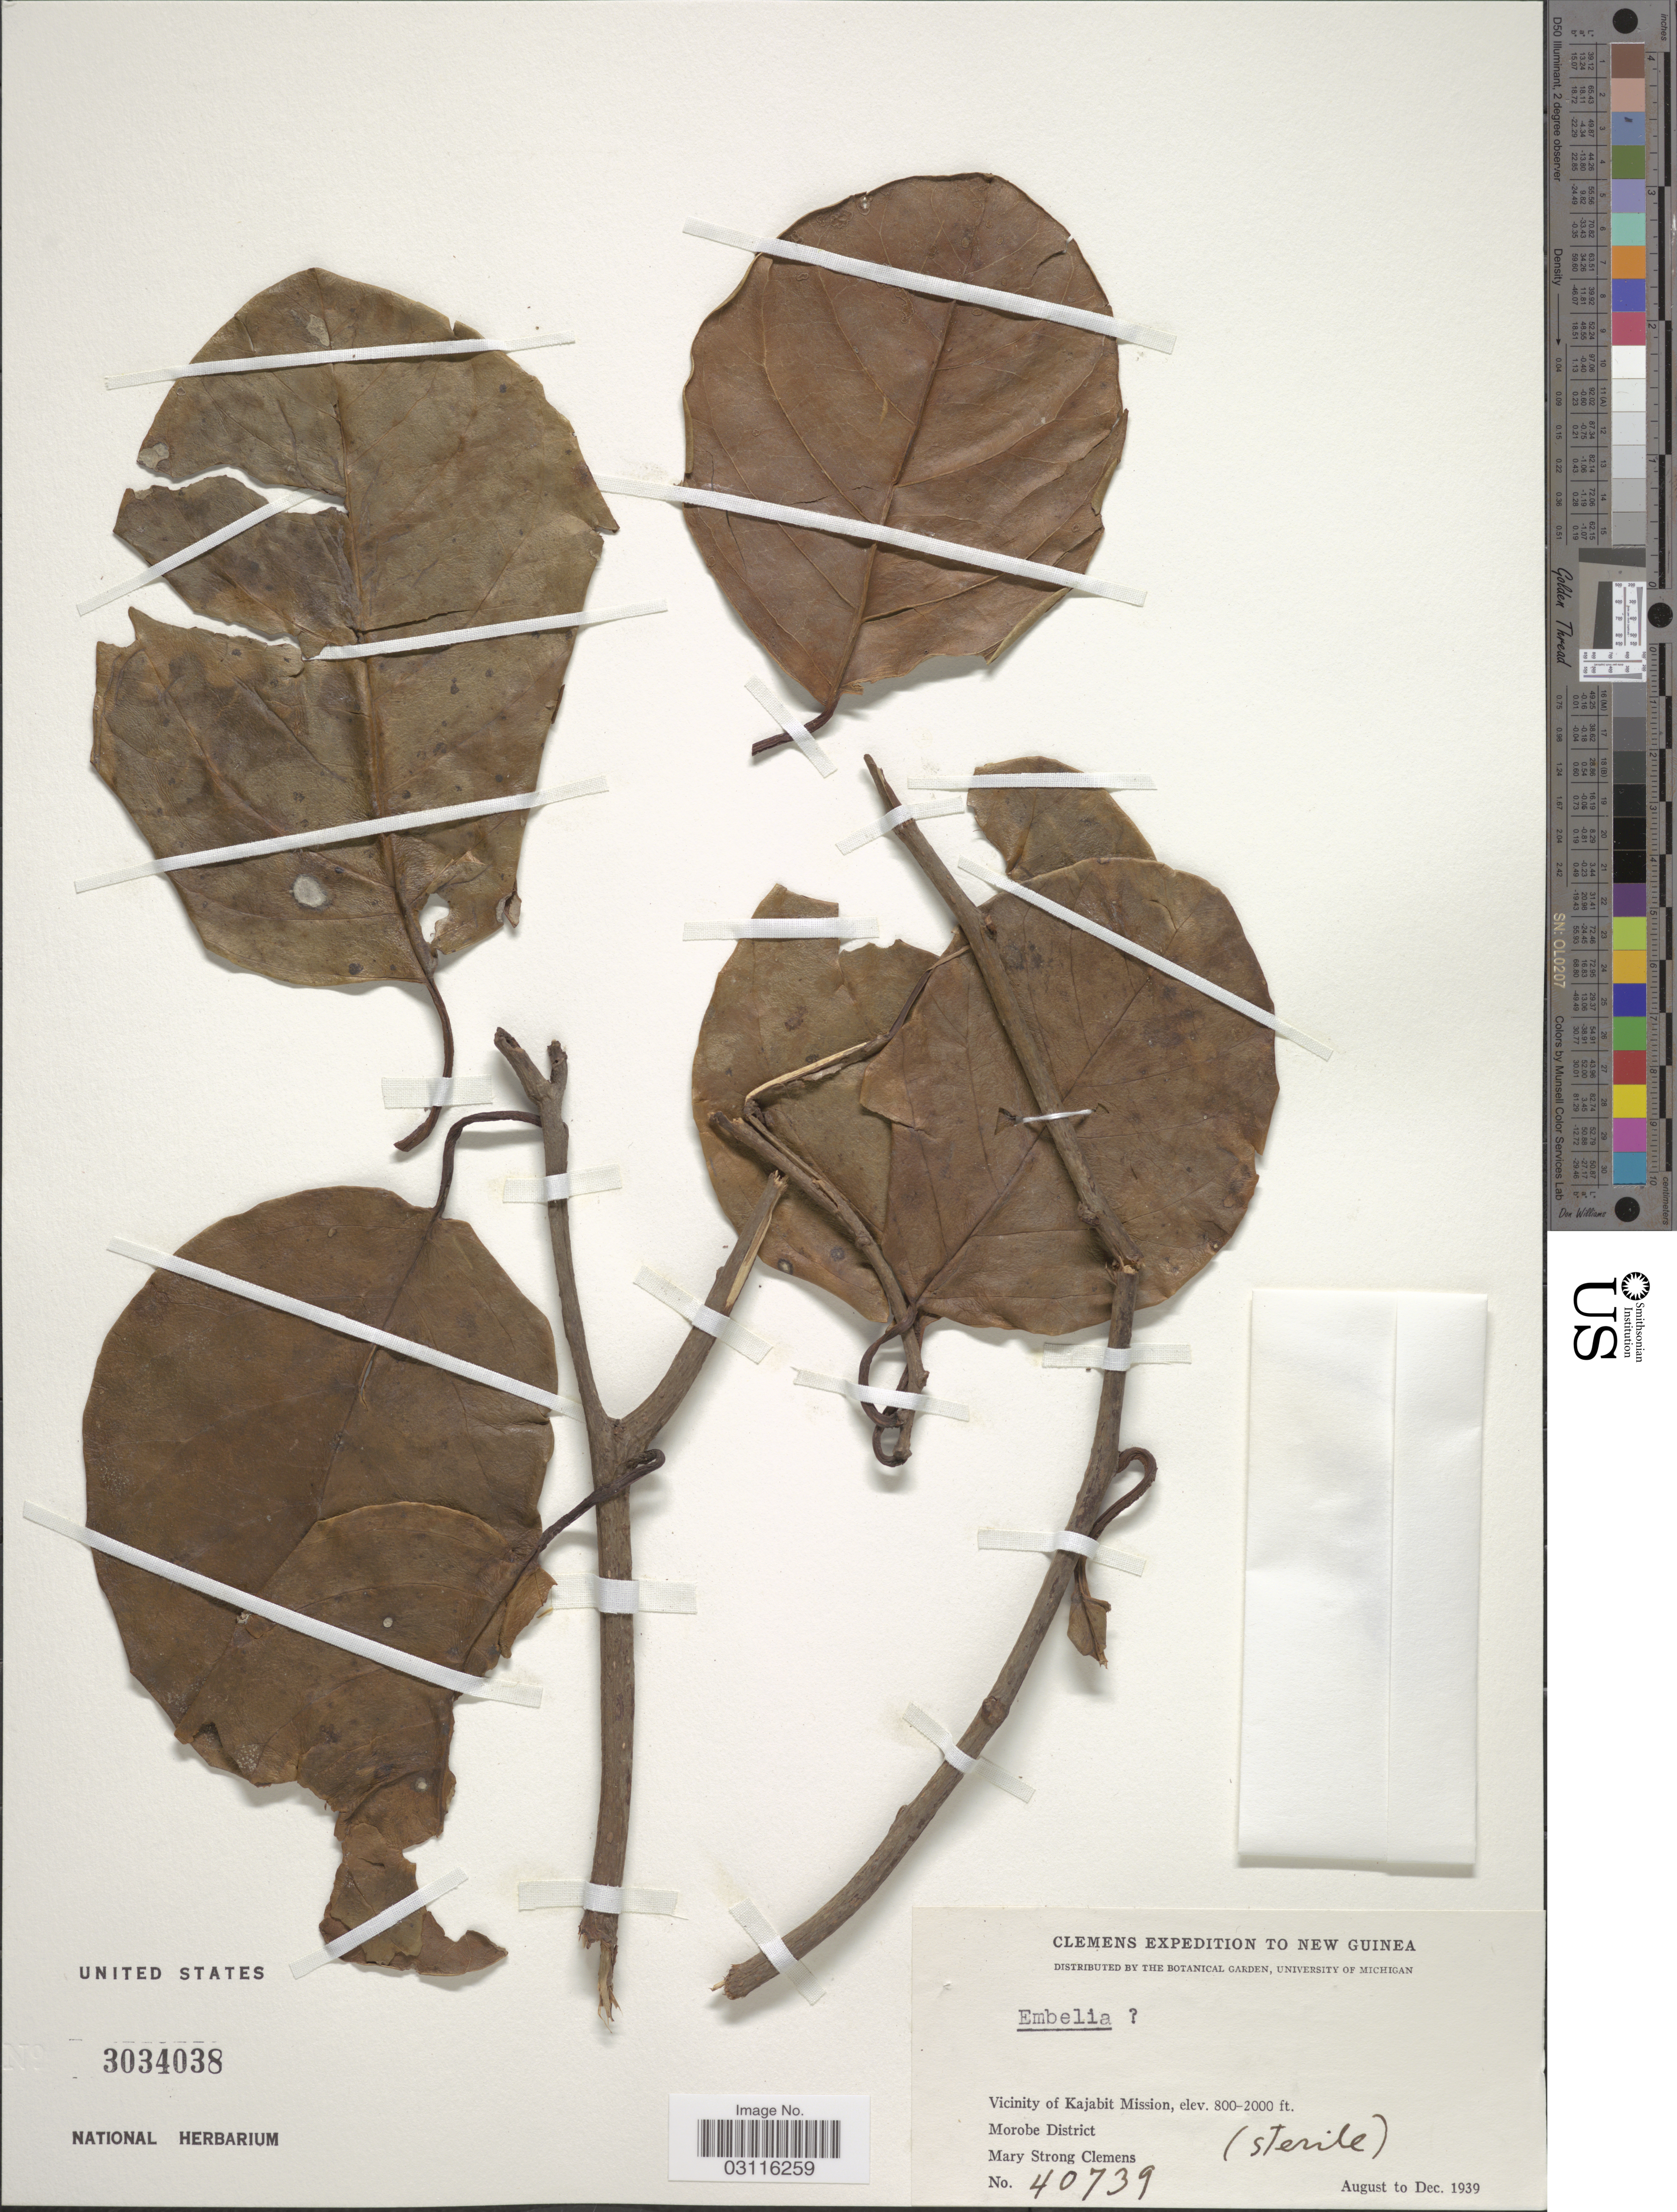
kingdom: Plantae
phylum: Tracheophyta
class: Magnoliopsida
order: Ericales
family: Primulaceae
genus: Embelia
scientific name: Embelia sp.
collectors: M. S. Clemens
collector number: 40739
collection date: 1939-08/1939-12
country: Papua New Guinea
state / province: Morobe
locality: New Guinea. Vicinity of Kajabit Mission. Morobe District.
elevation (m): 244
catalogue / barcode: US 3034038